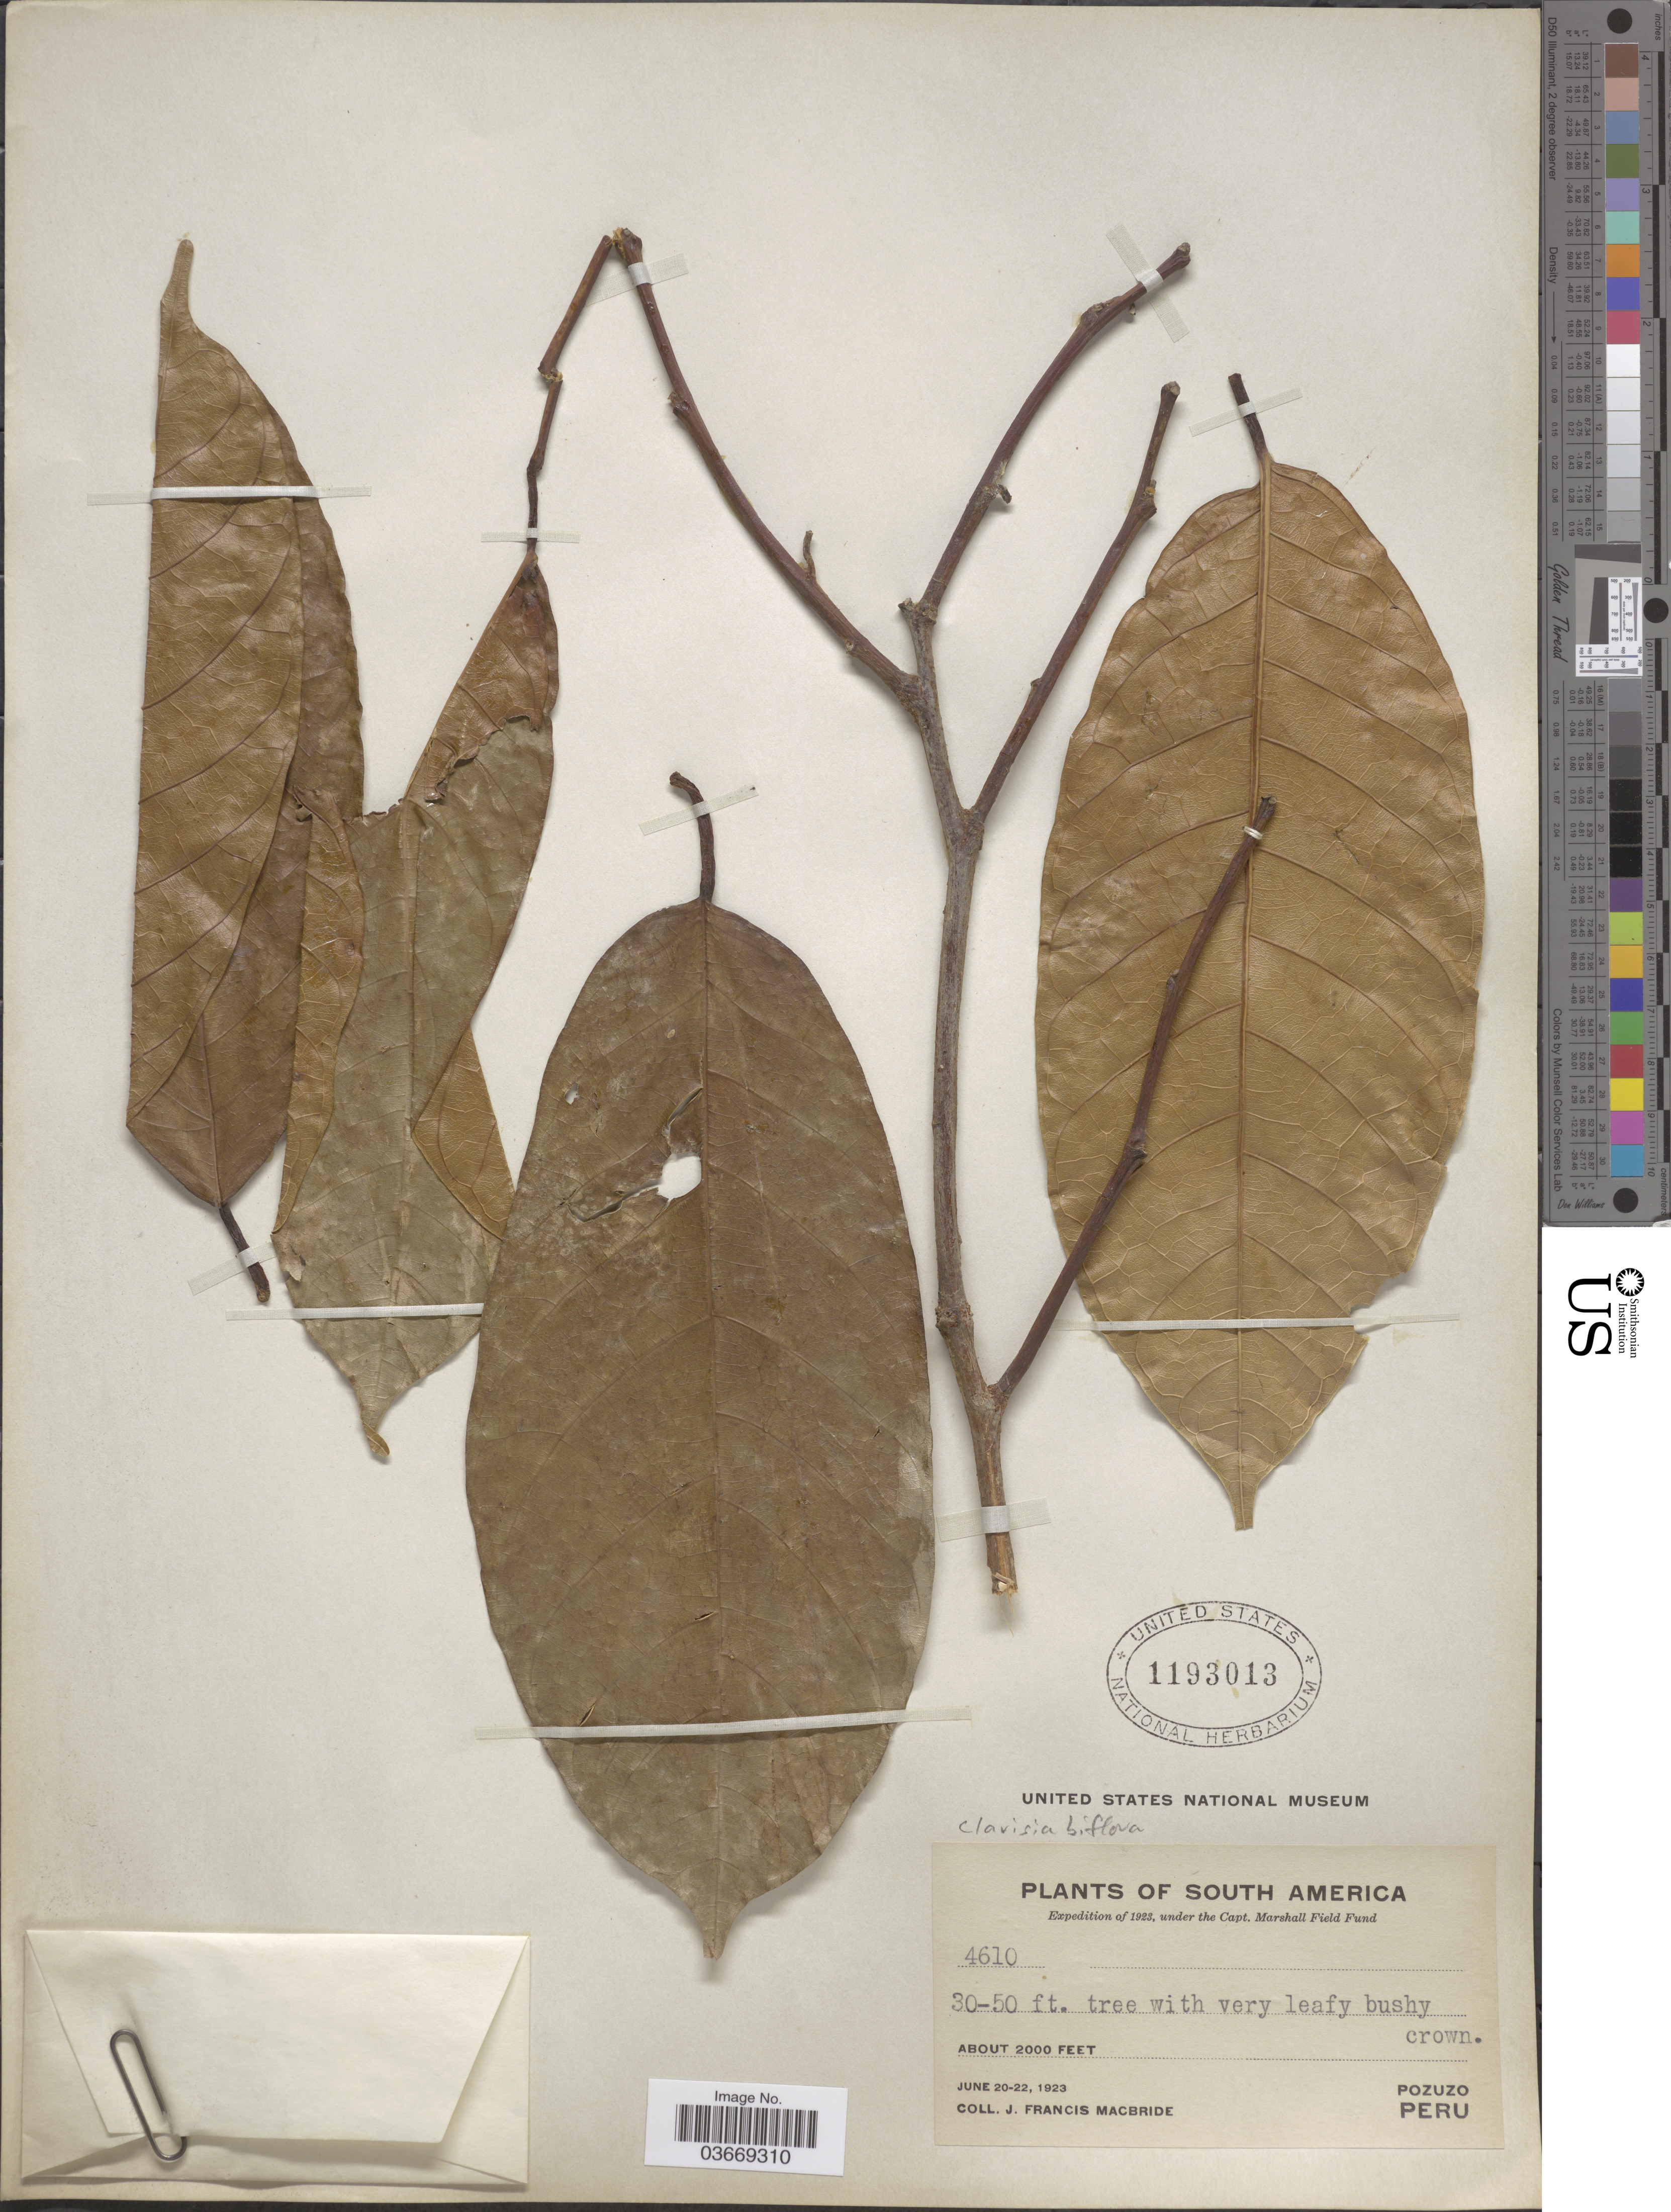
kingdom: Plantae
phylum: Tracheophyta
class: Magnoliopsida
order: Rosales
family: Moraceae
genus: Clarisia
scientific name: Clarisia biflora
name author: Ruiz & Pav.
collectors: J. F. Macbride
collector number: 4610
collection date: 1923-06-20/1923-06-22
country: Peru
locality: Pozuzo.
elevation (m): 610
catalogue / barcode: US 1193013